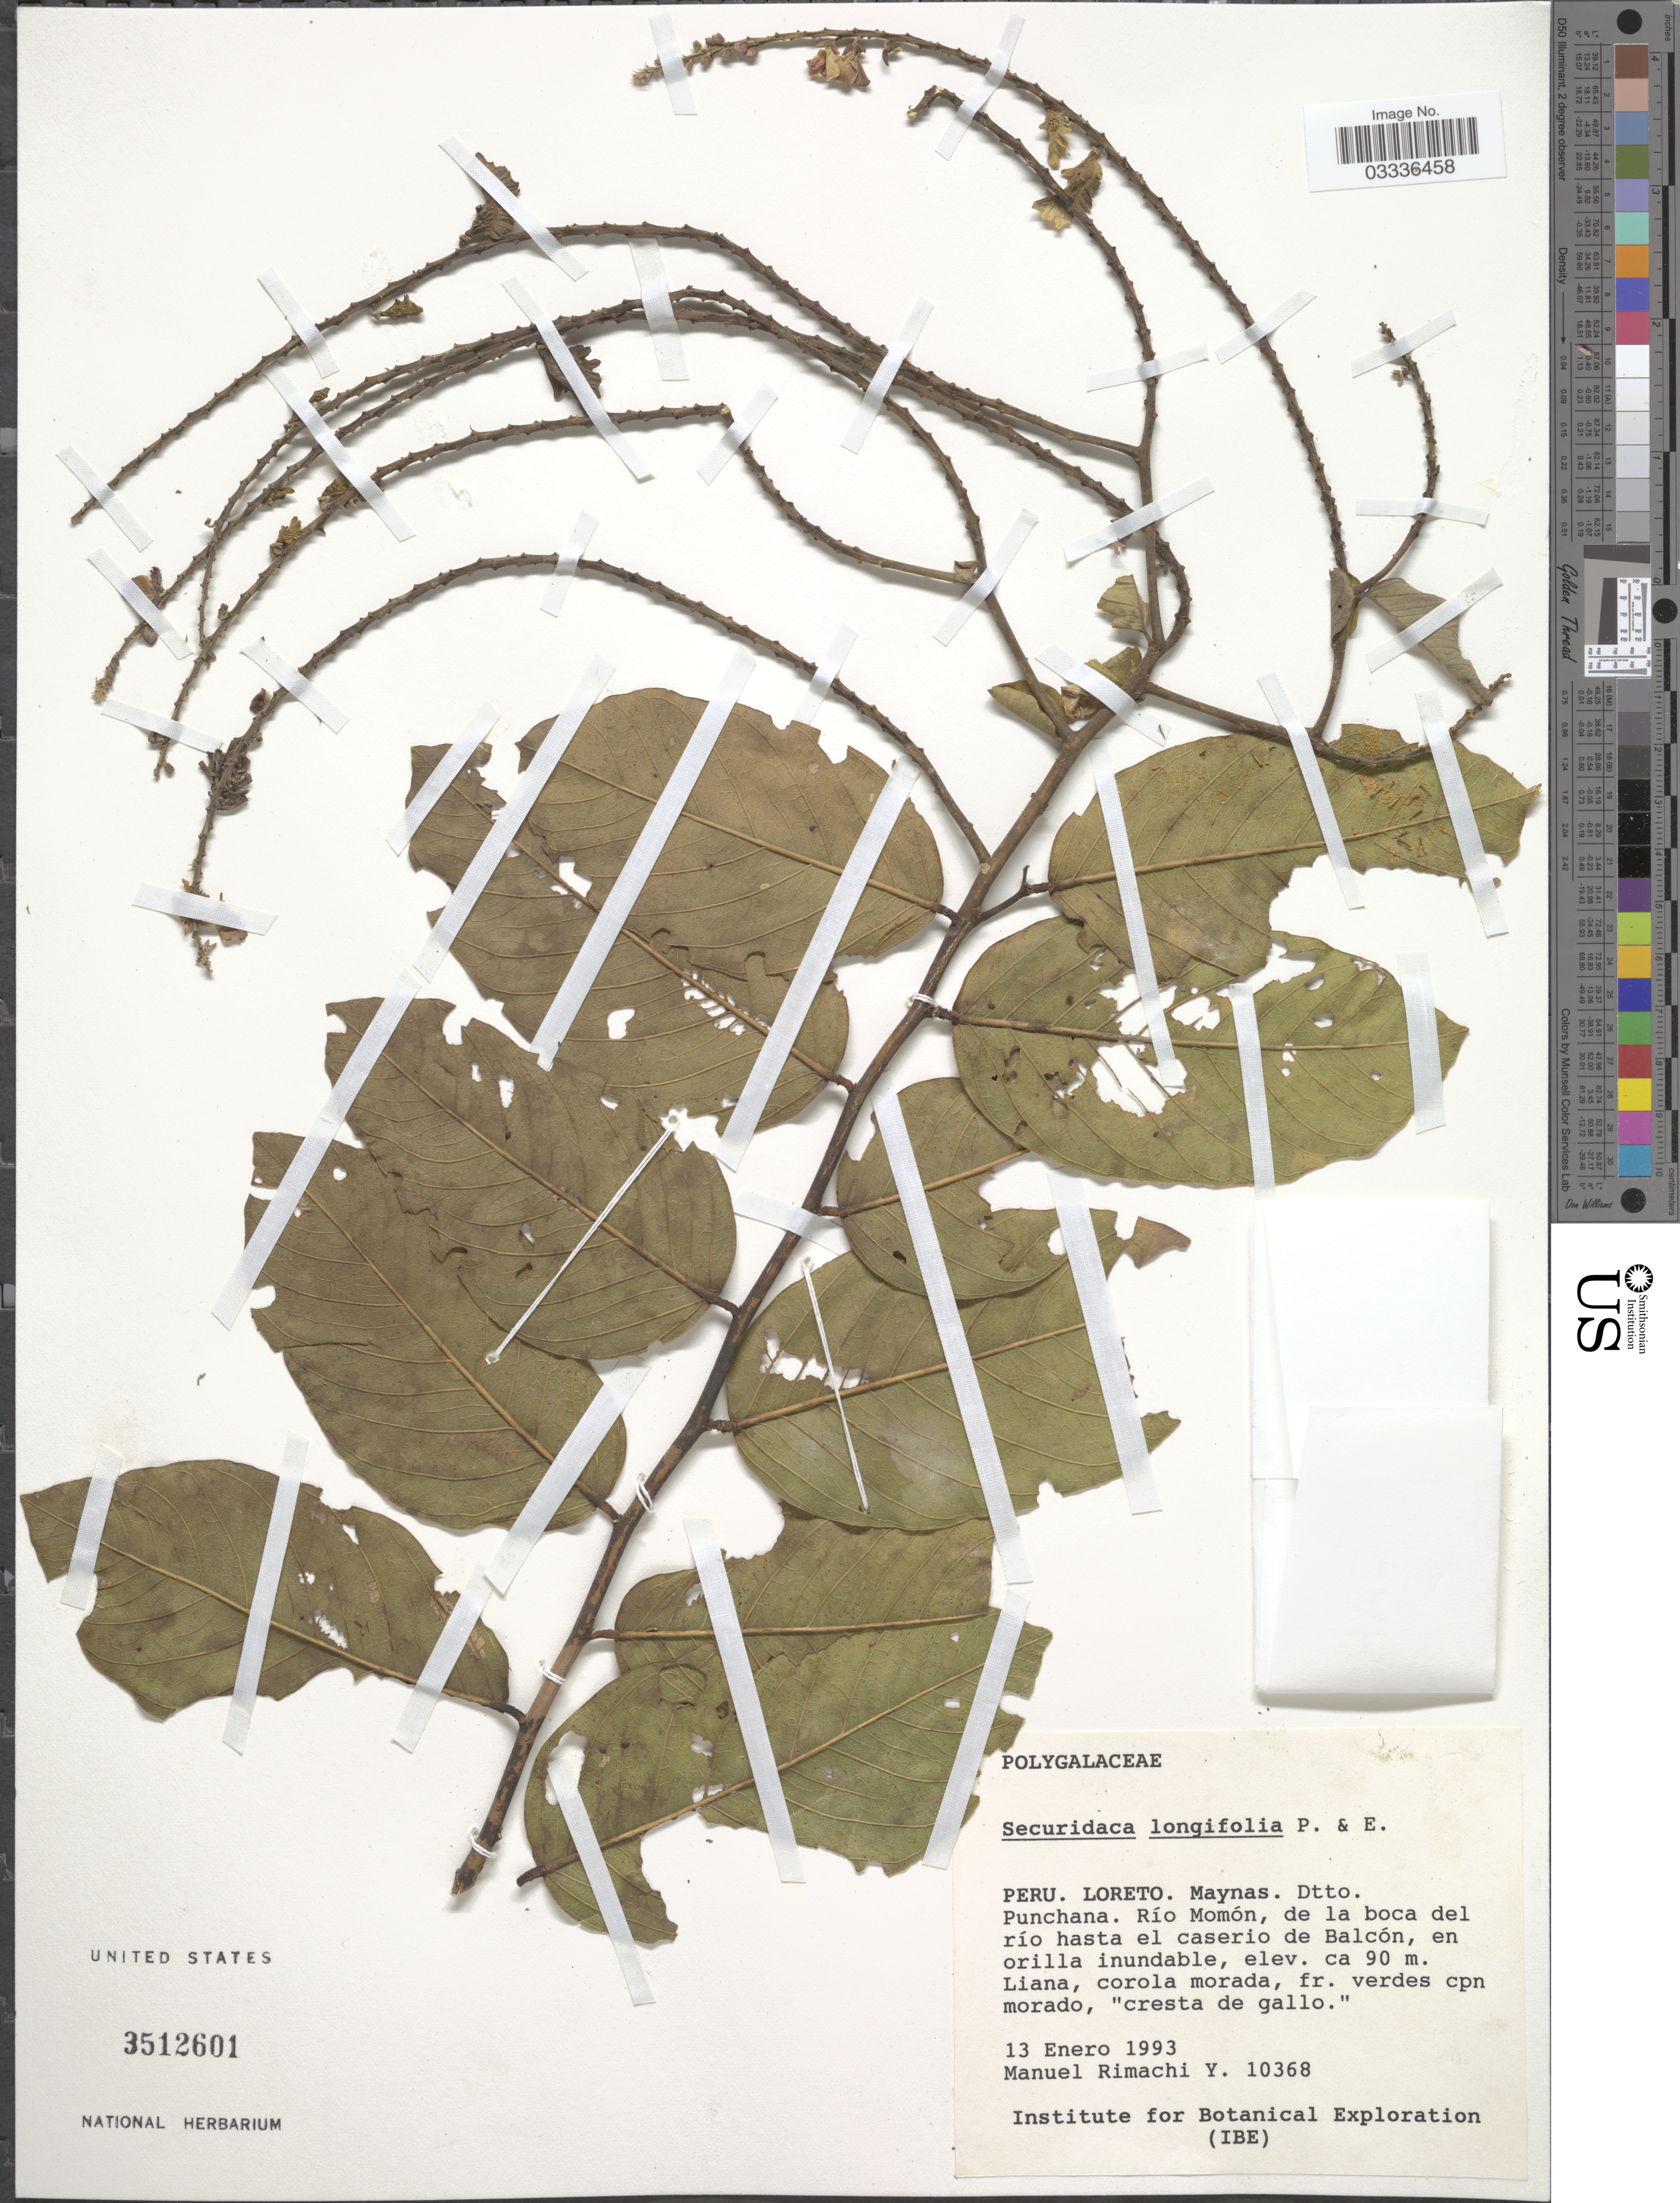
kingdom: Plantae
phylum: Tracheophyta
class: Magnoliopsida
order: Fabales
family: Polygalaceae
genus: Securidaca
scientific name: Securidaca longifolia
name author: Poepp. & Endl.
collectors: M. Rimachi Y.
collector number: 10368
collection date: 1993-01-13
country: Peru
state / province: Loreto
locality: Maynas. Dtto. Punchana. Río Momón, de la boca del río hasta el caserio de Balcón.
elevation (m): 90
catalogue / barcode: US 3512601